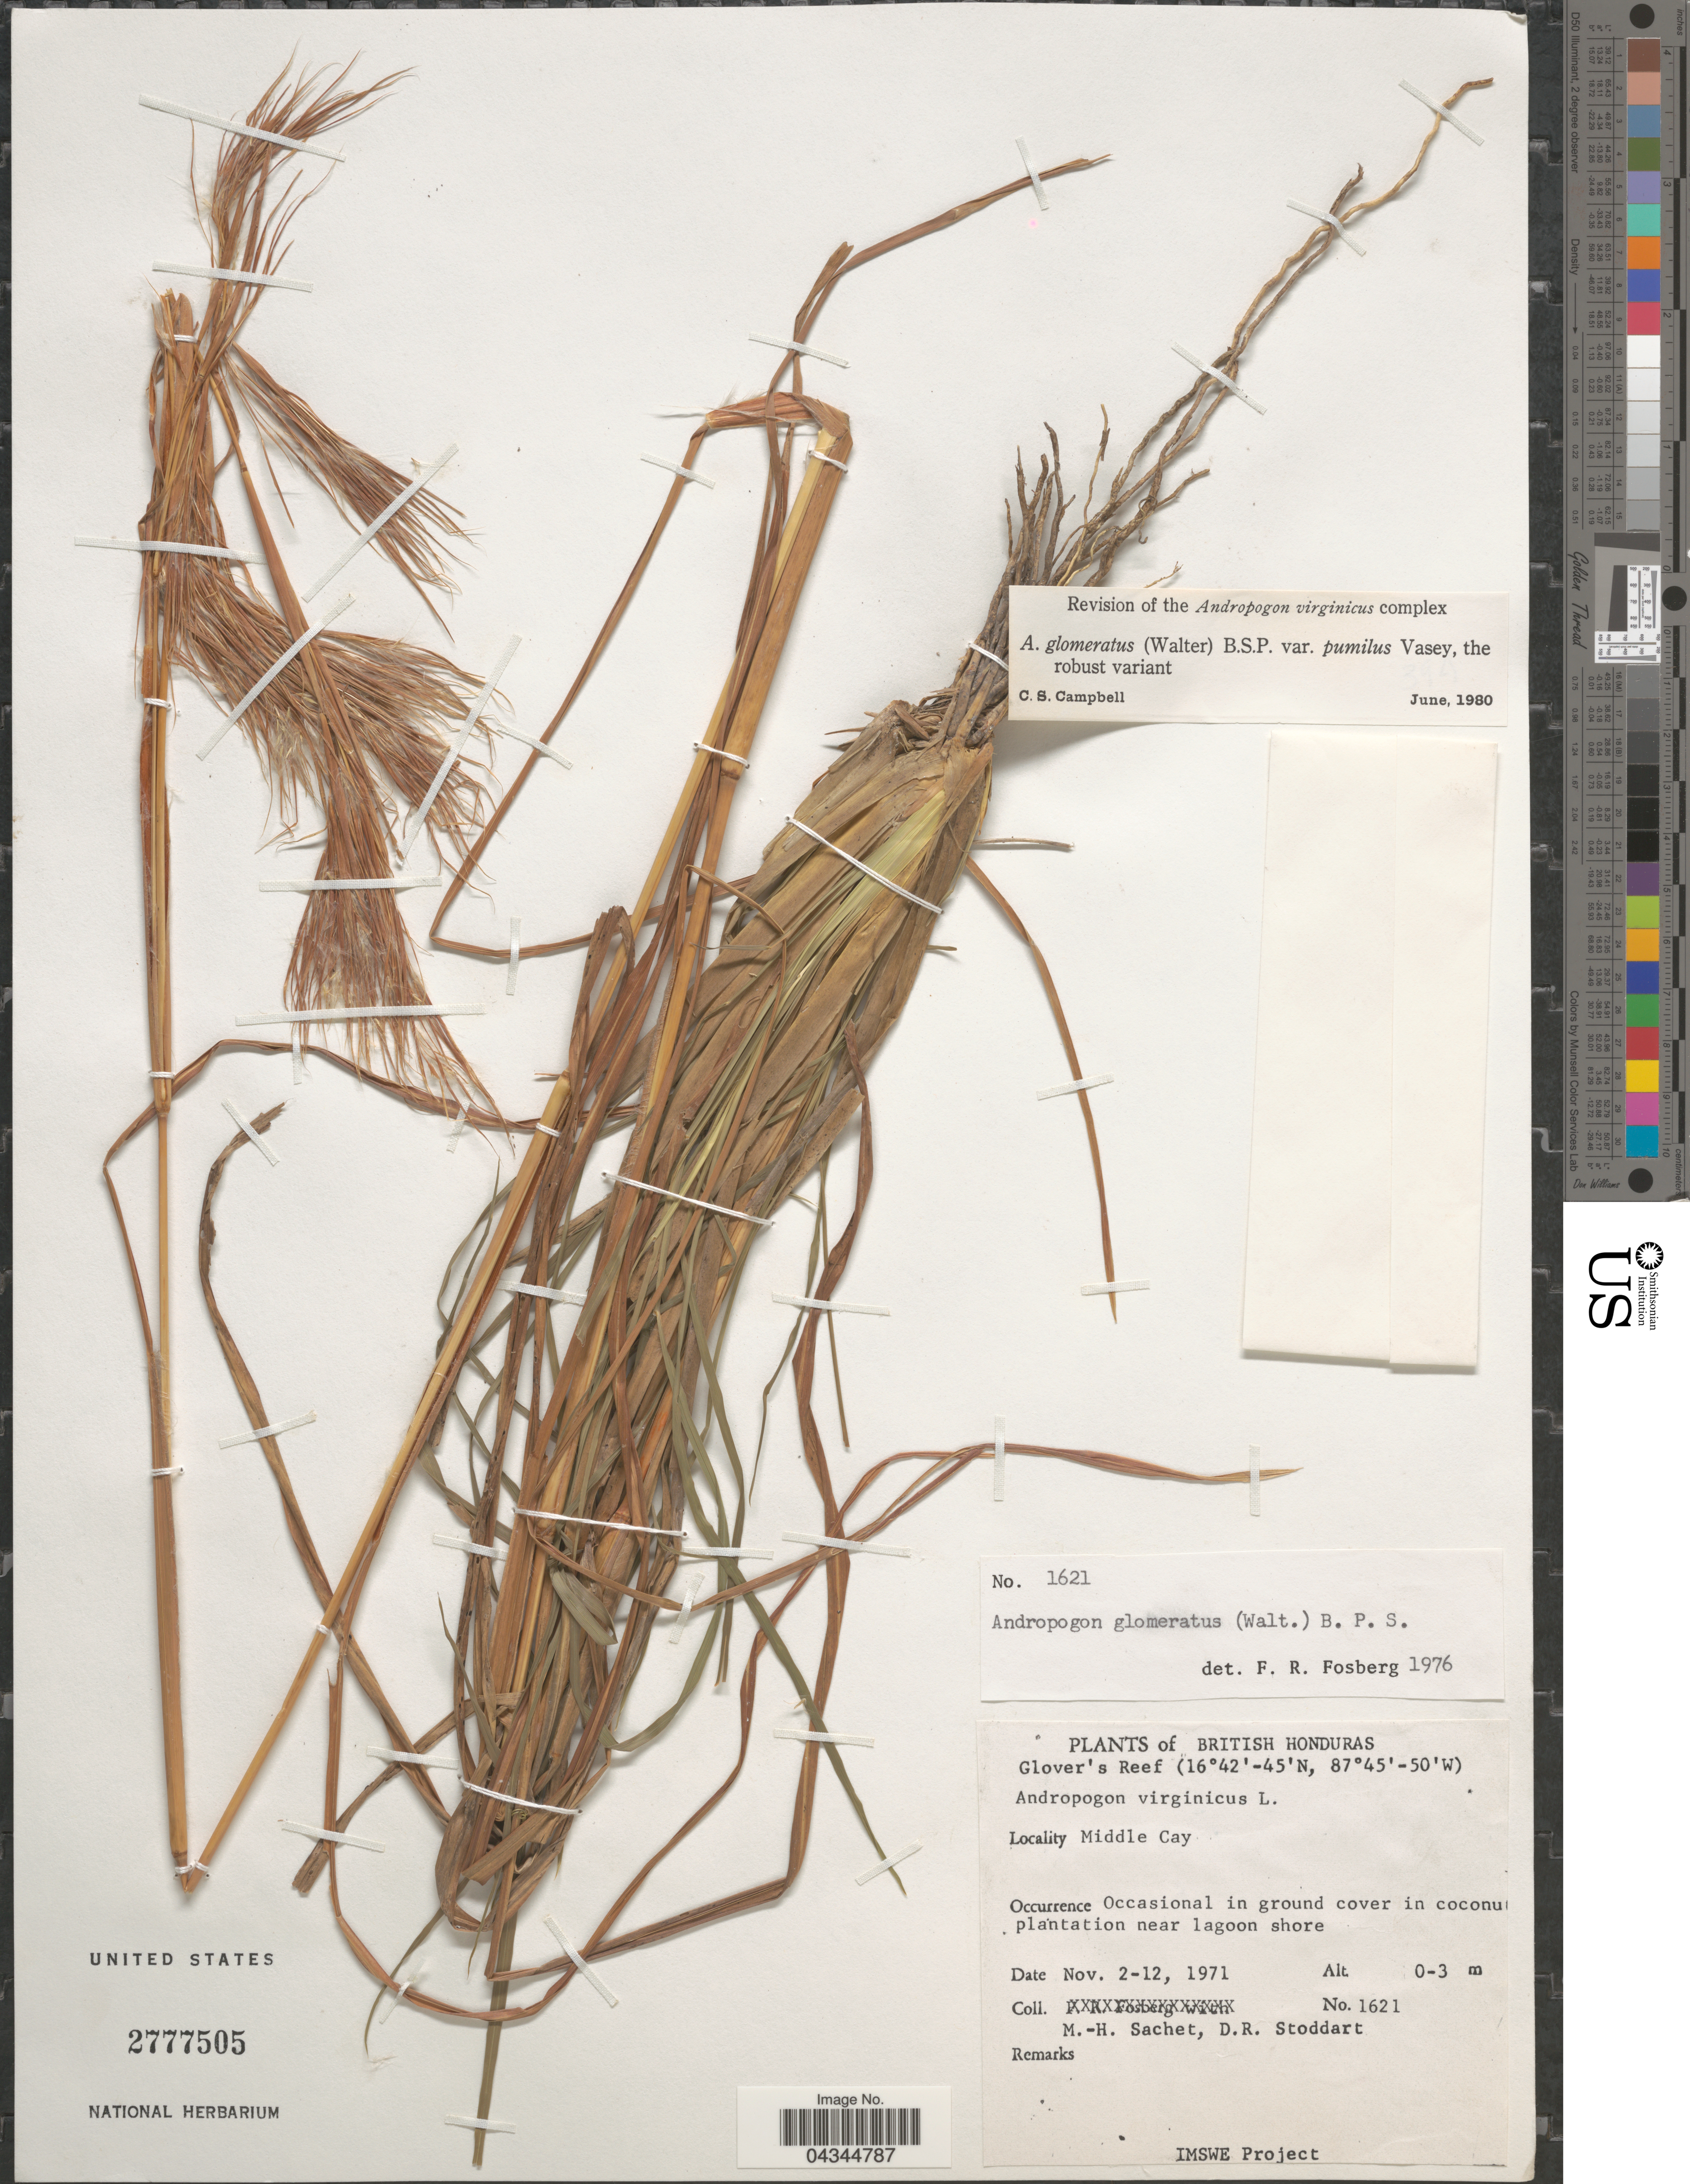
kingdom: Plantae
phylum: Tracheophyta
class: Liliopsida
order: Poales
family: Poaceae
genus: Andropogon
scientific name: Andropogon glomeratus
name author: (Walter) Britton et al.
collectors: M.-H. Sachet & D. R. Stoddart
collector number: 1621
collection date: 1971-11-02/1971-11-12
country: Belize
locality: British Honduras. Glover's Reef. Middle Cay. Occasional in ground cover in coconut plantation near lagoon shore.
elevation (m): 0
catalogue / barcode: US 2777505